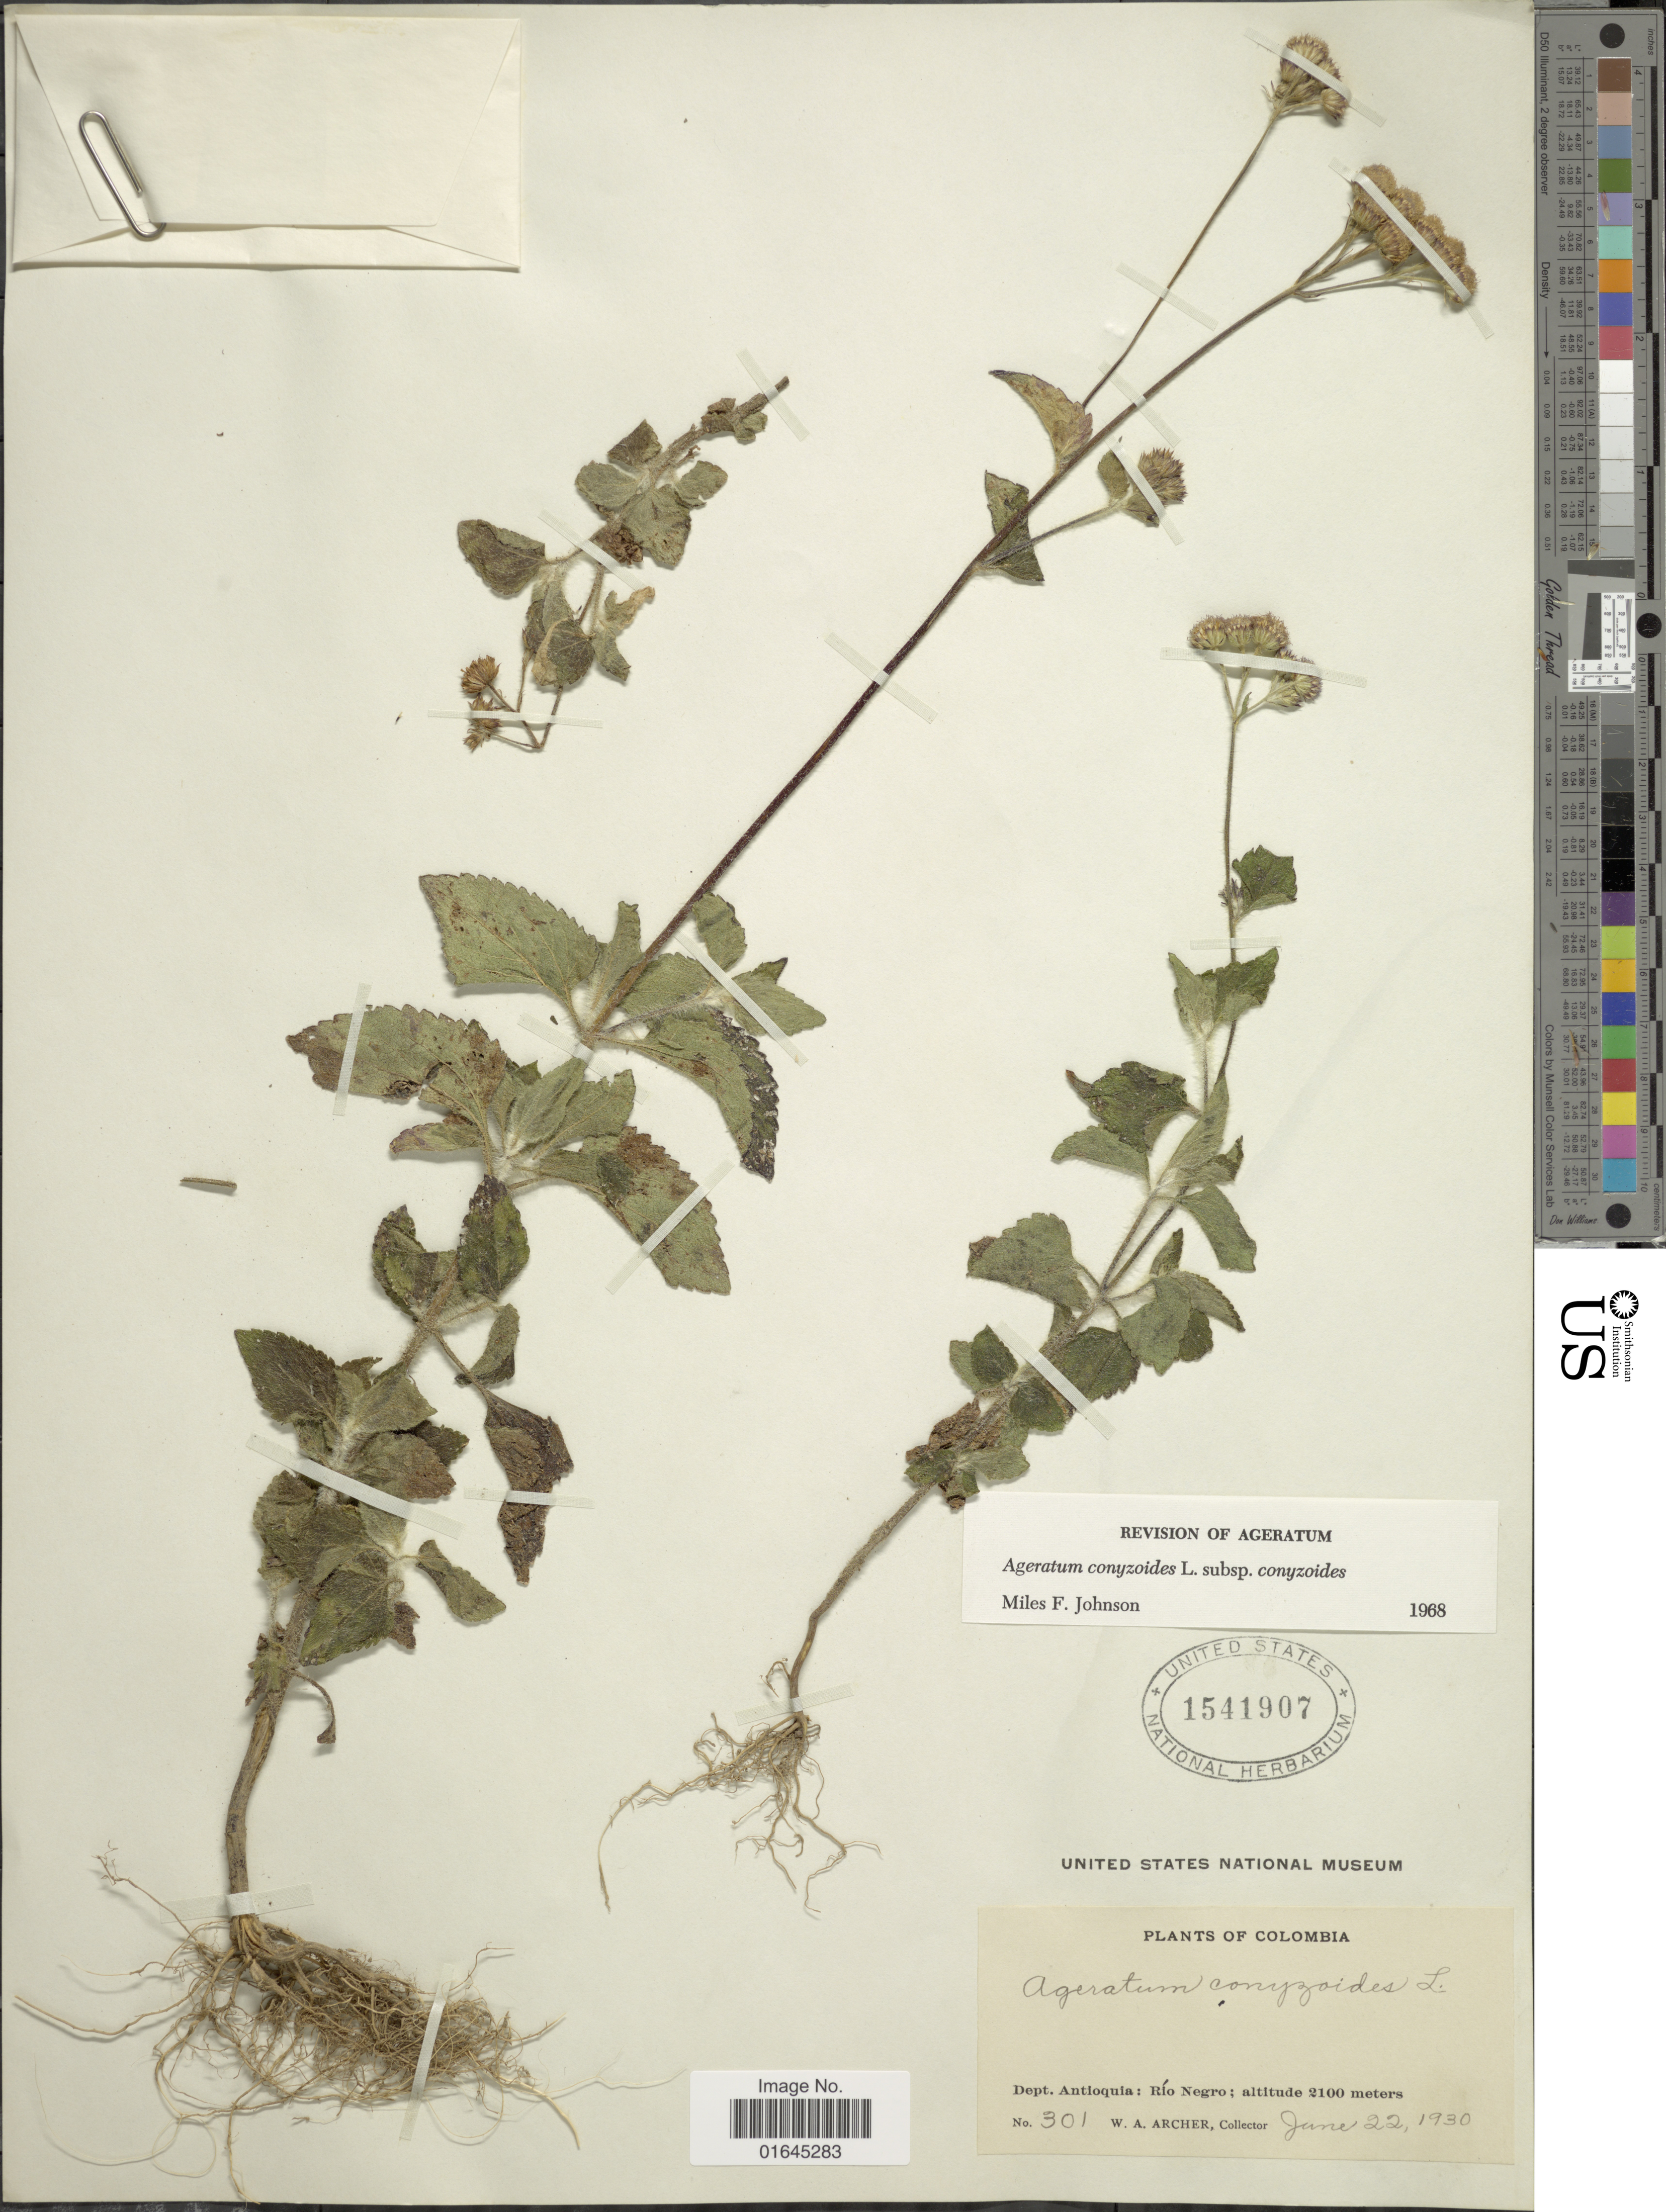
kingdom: Plantae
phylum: Tracheophyta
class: Magnoliopsida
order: Asterales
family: Asteraceae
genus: Ageratum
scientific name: Ageratum conyzoides subsp. conyzoides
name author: L.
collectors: W. A. Archer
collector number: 301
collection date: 1930-06-22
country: Colombia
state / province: Antioquia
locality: Río Negro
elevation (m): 2100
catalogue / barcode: US 1541907